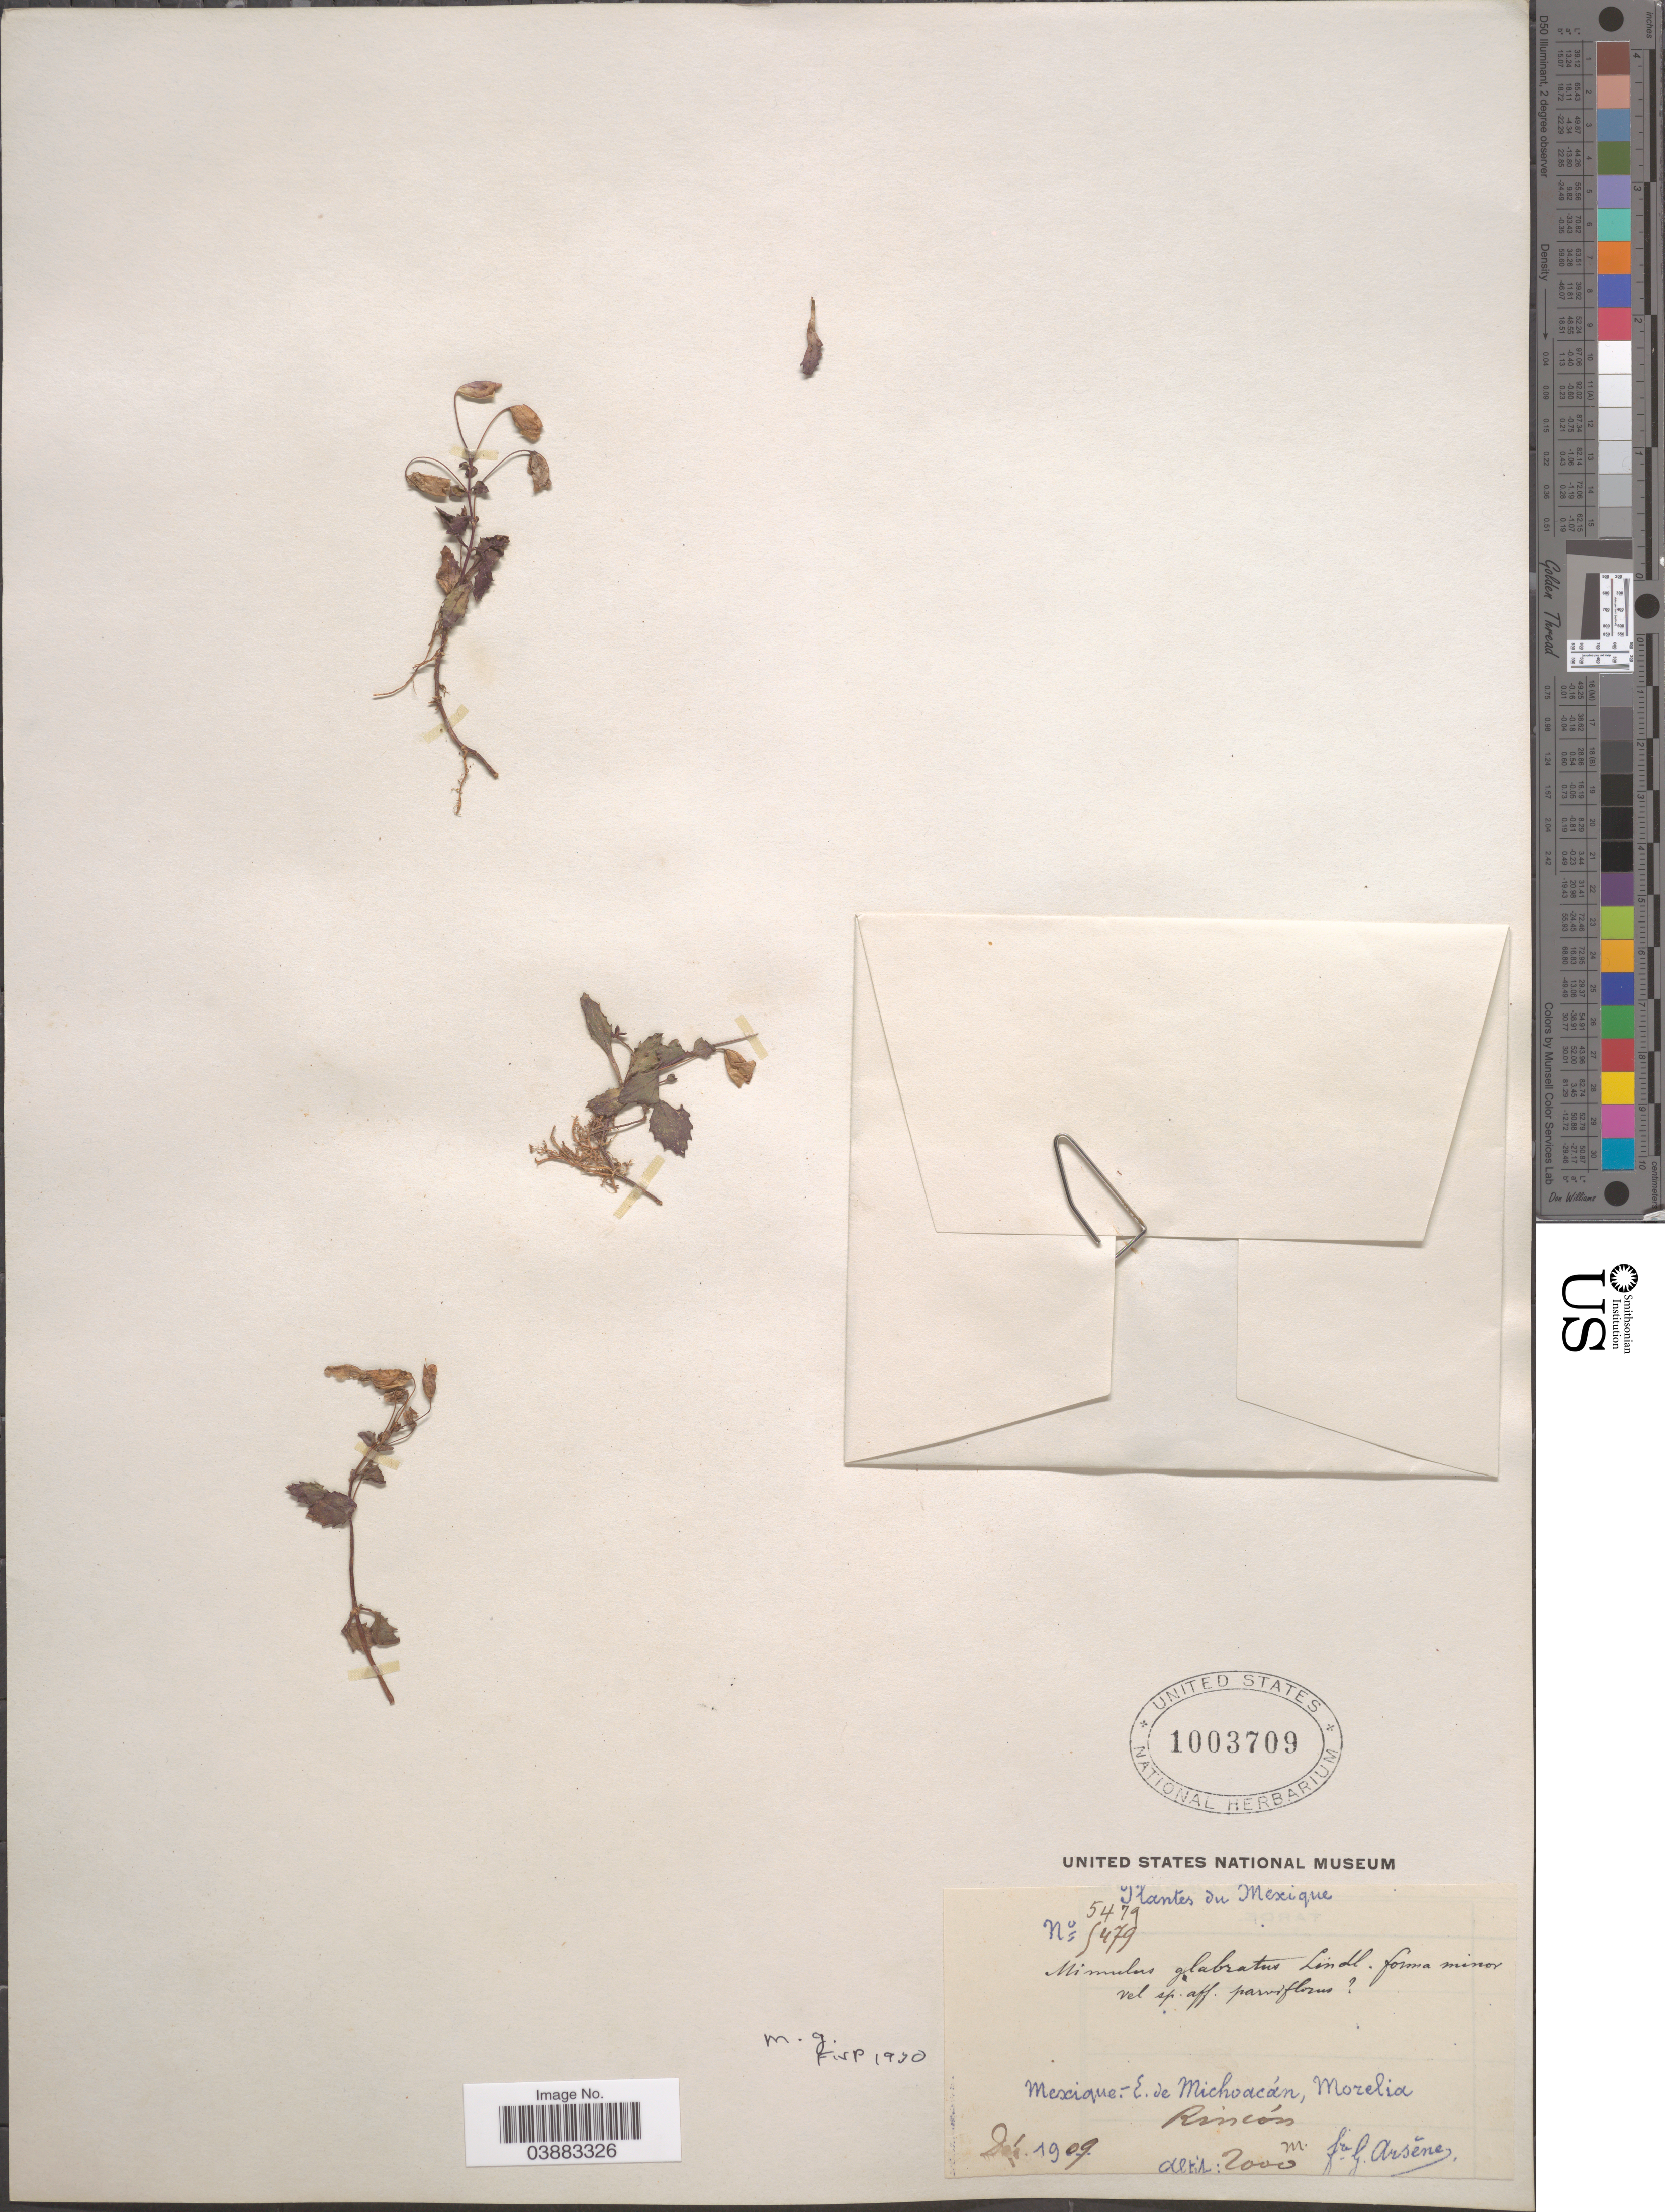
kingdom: Plantae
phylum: Tracheophyta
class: Magnoliopsida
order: Lamiales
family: Phrymaceae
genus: Mimulus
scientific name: Mimulus glabratus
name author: Kunth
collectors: Bro. G. Arsène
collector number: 5479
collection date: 1909-12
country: Mexico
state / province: Michoacán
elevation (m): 2000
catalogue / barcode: US 1003709